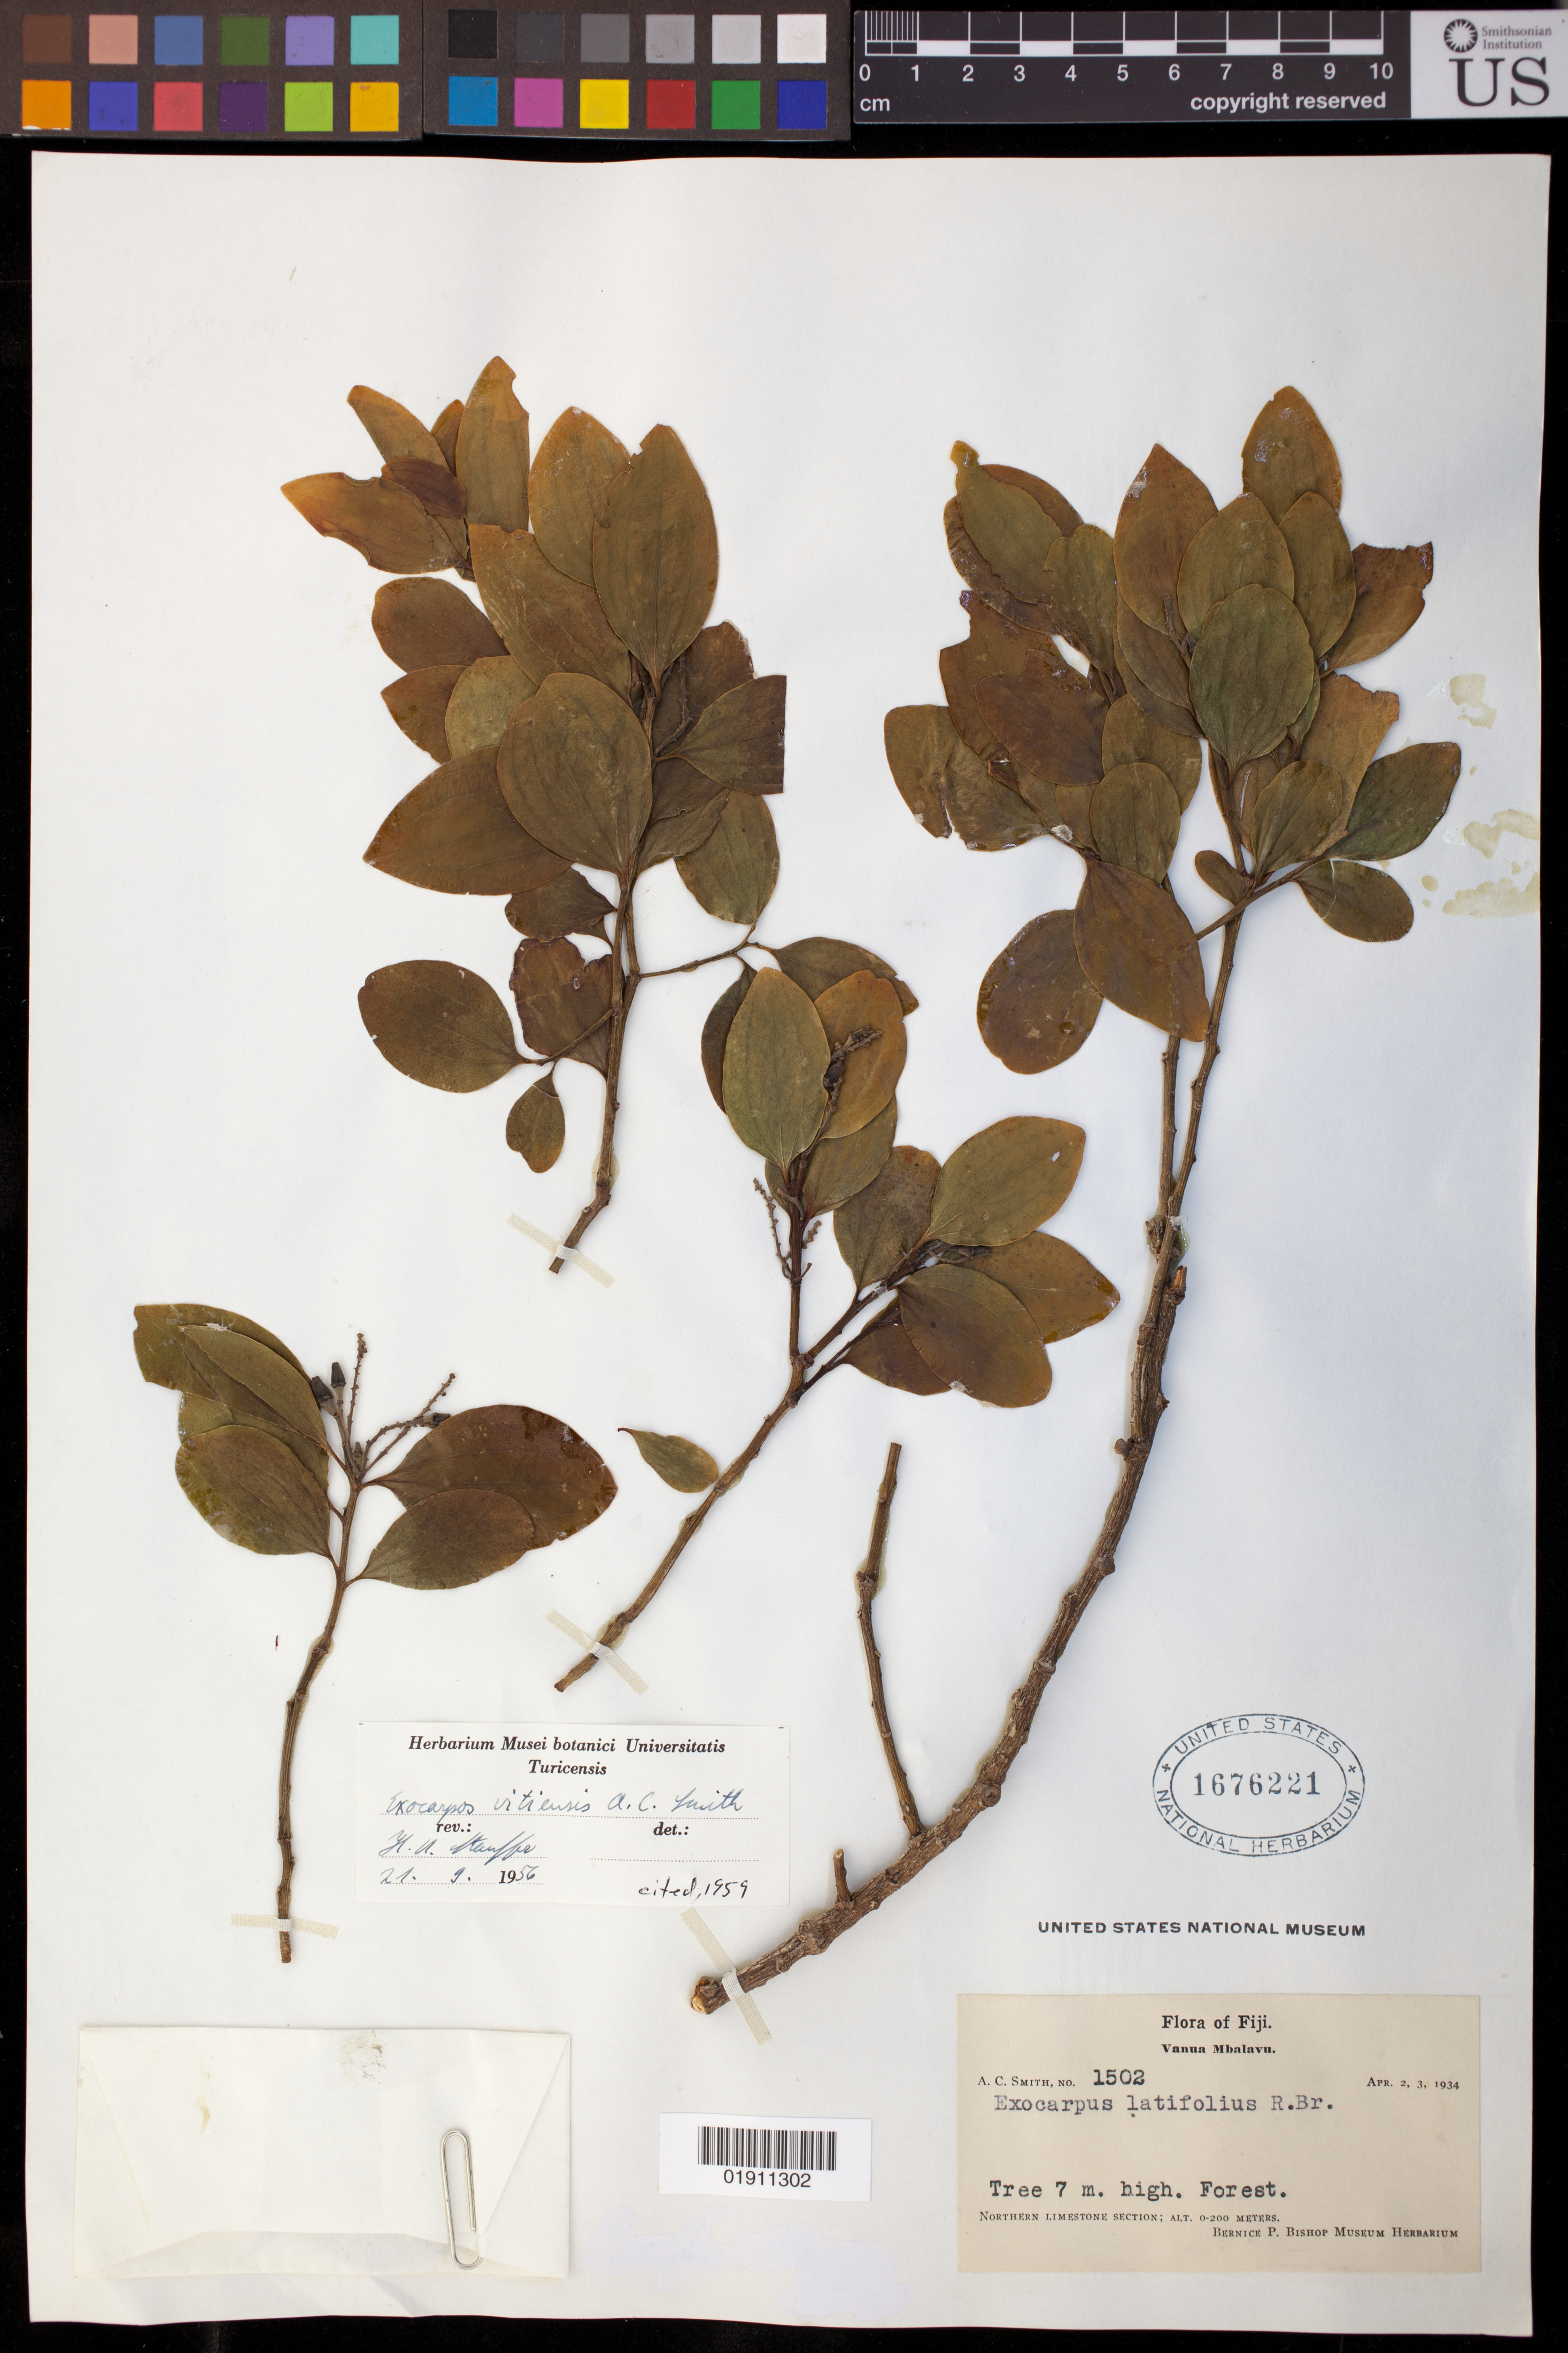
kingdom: Plantae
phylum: Tracheophyta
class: Magnoliopsida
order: Santalales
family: Santalaceae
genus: Exocarpos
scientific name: Exocarpos vitiensis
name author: A.C. Sm.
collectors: A. C. Smith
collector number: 1502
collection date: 1934-04-02/1934-04-03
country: Fiji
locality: Vanua Mbalavu [Vanua Balavu Island], Northern Limestone Section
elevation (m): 0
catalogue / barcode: US 1676221